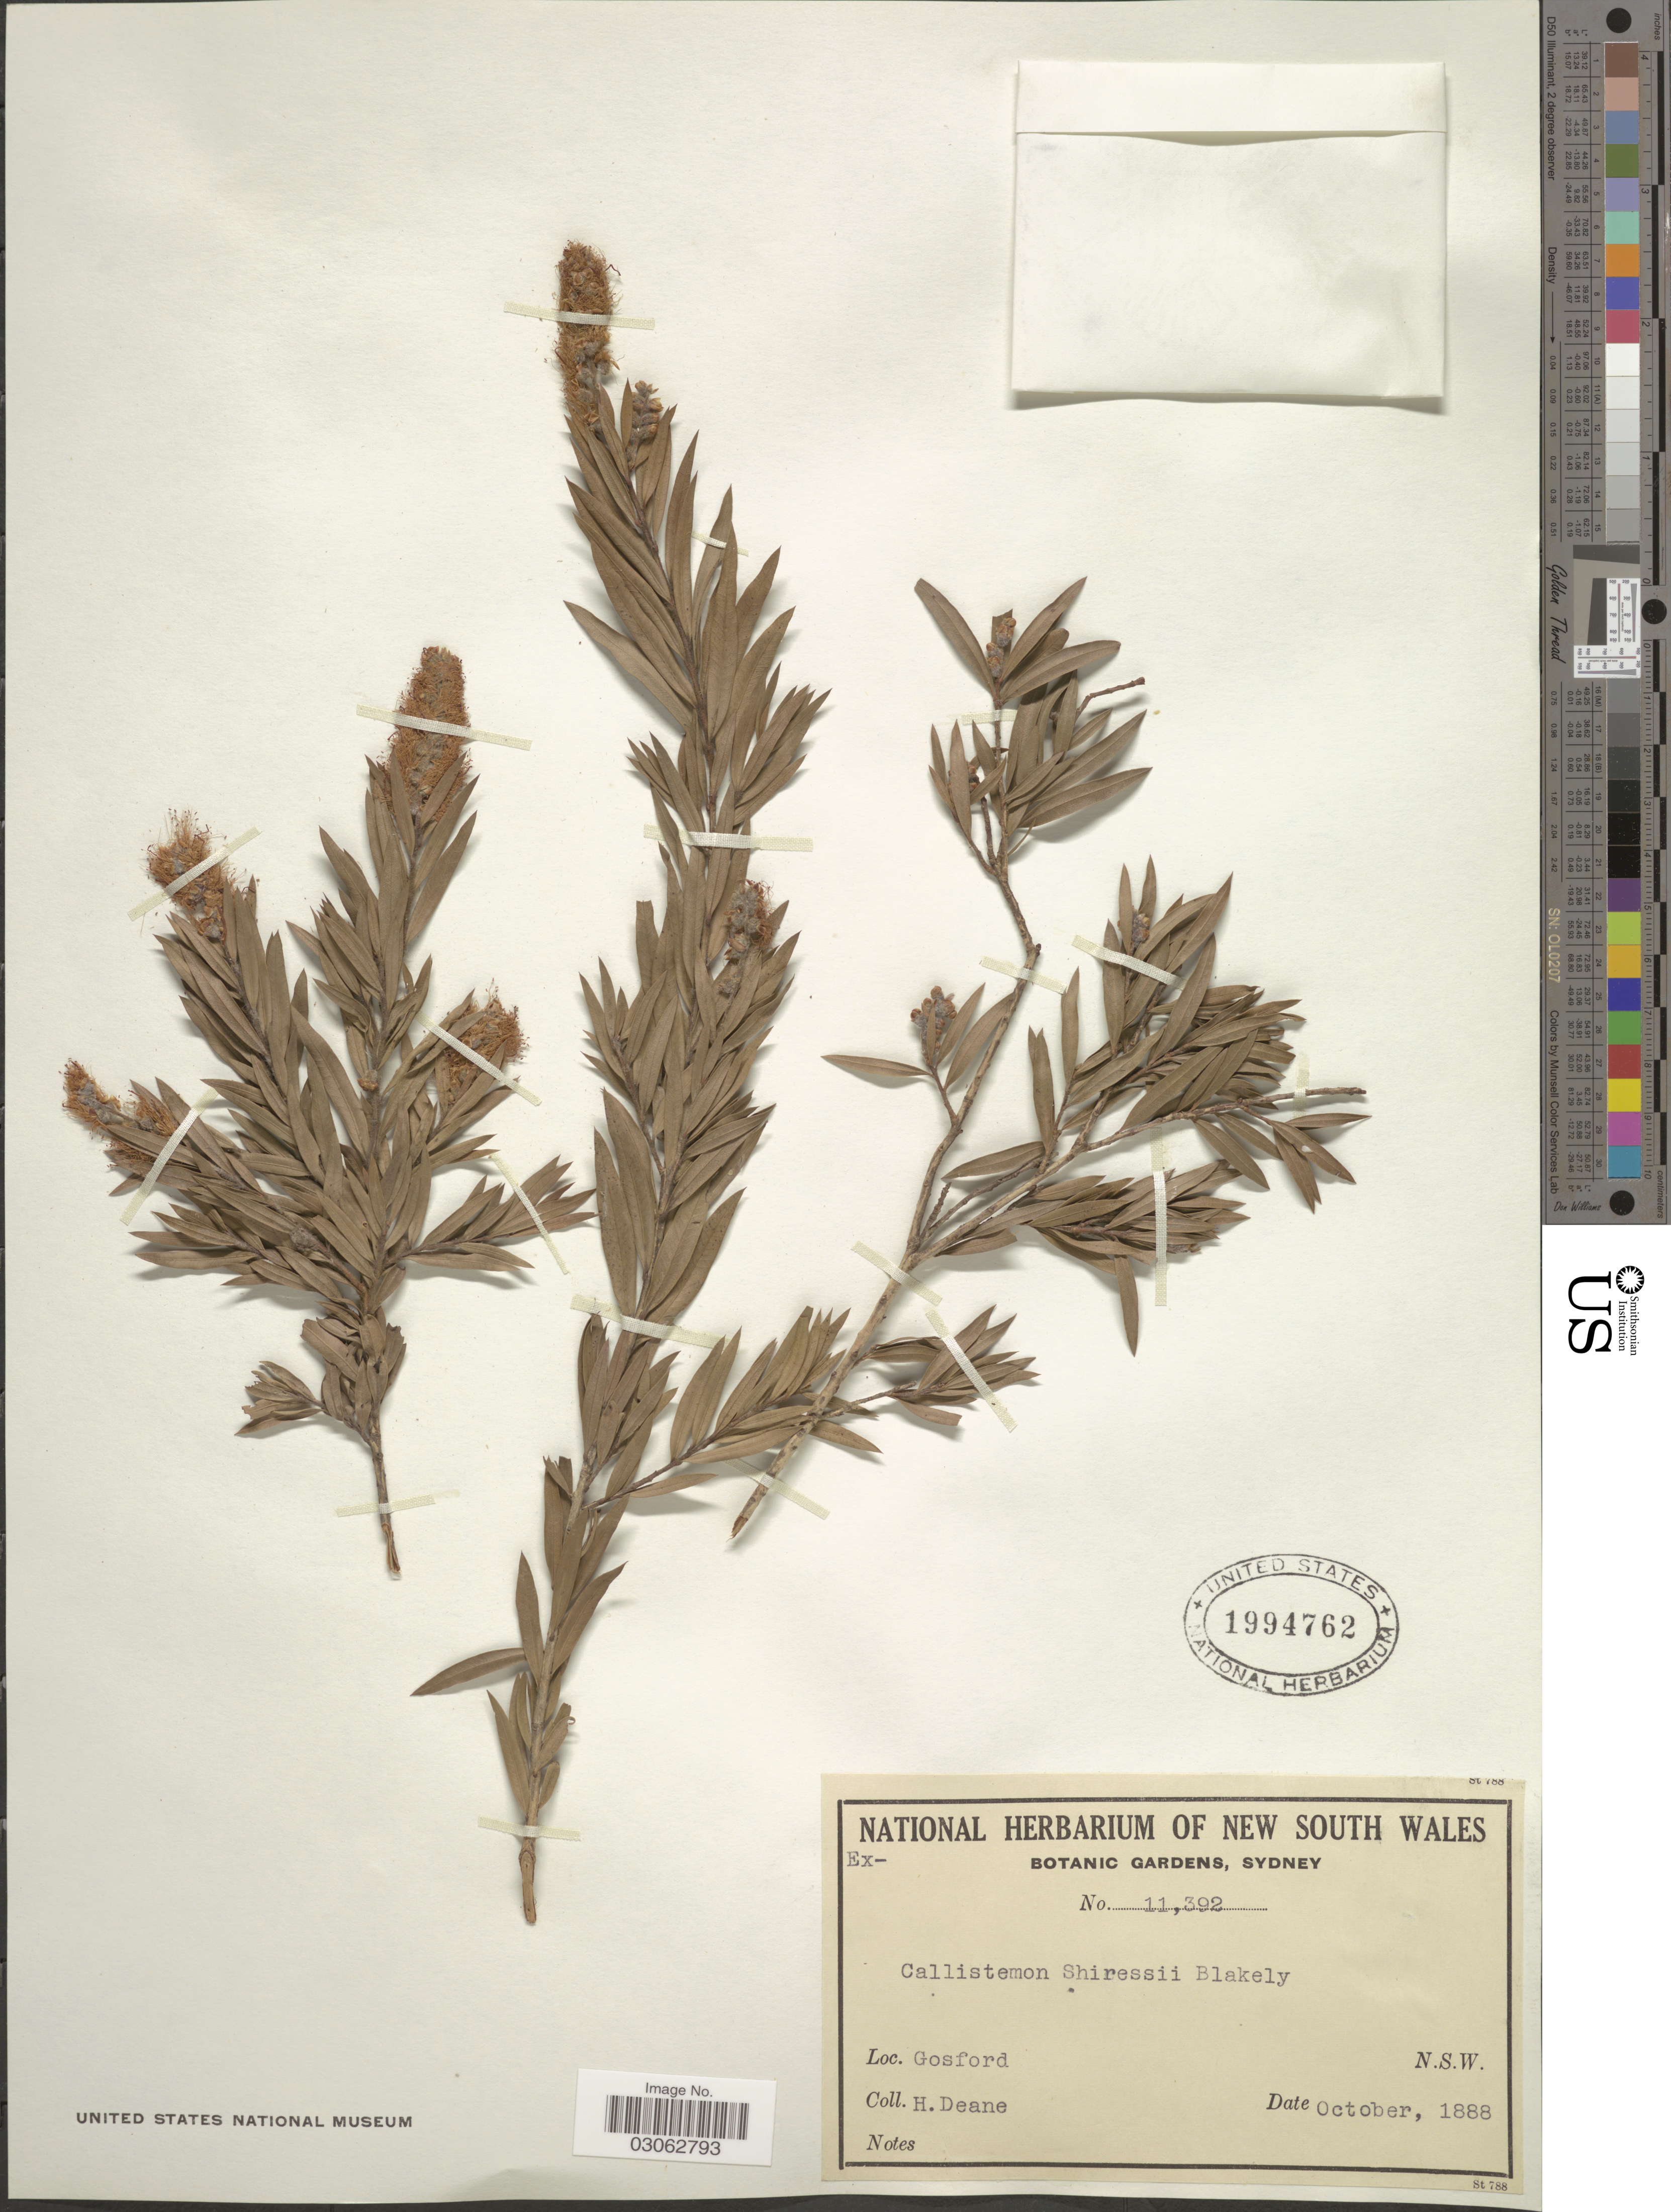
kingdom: Plantae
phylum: Tracheophyta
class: Magnoliopsida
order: Myrtales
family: Myrtaceae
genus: Callistemon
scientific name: Callistemon shiressii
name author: Blakely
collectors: H. Deane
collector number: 11392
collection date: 1888-10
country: Australia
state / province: New South Wales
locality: Gosford. N.S.W.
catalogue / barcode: US 1994762